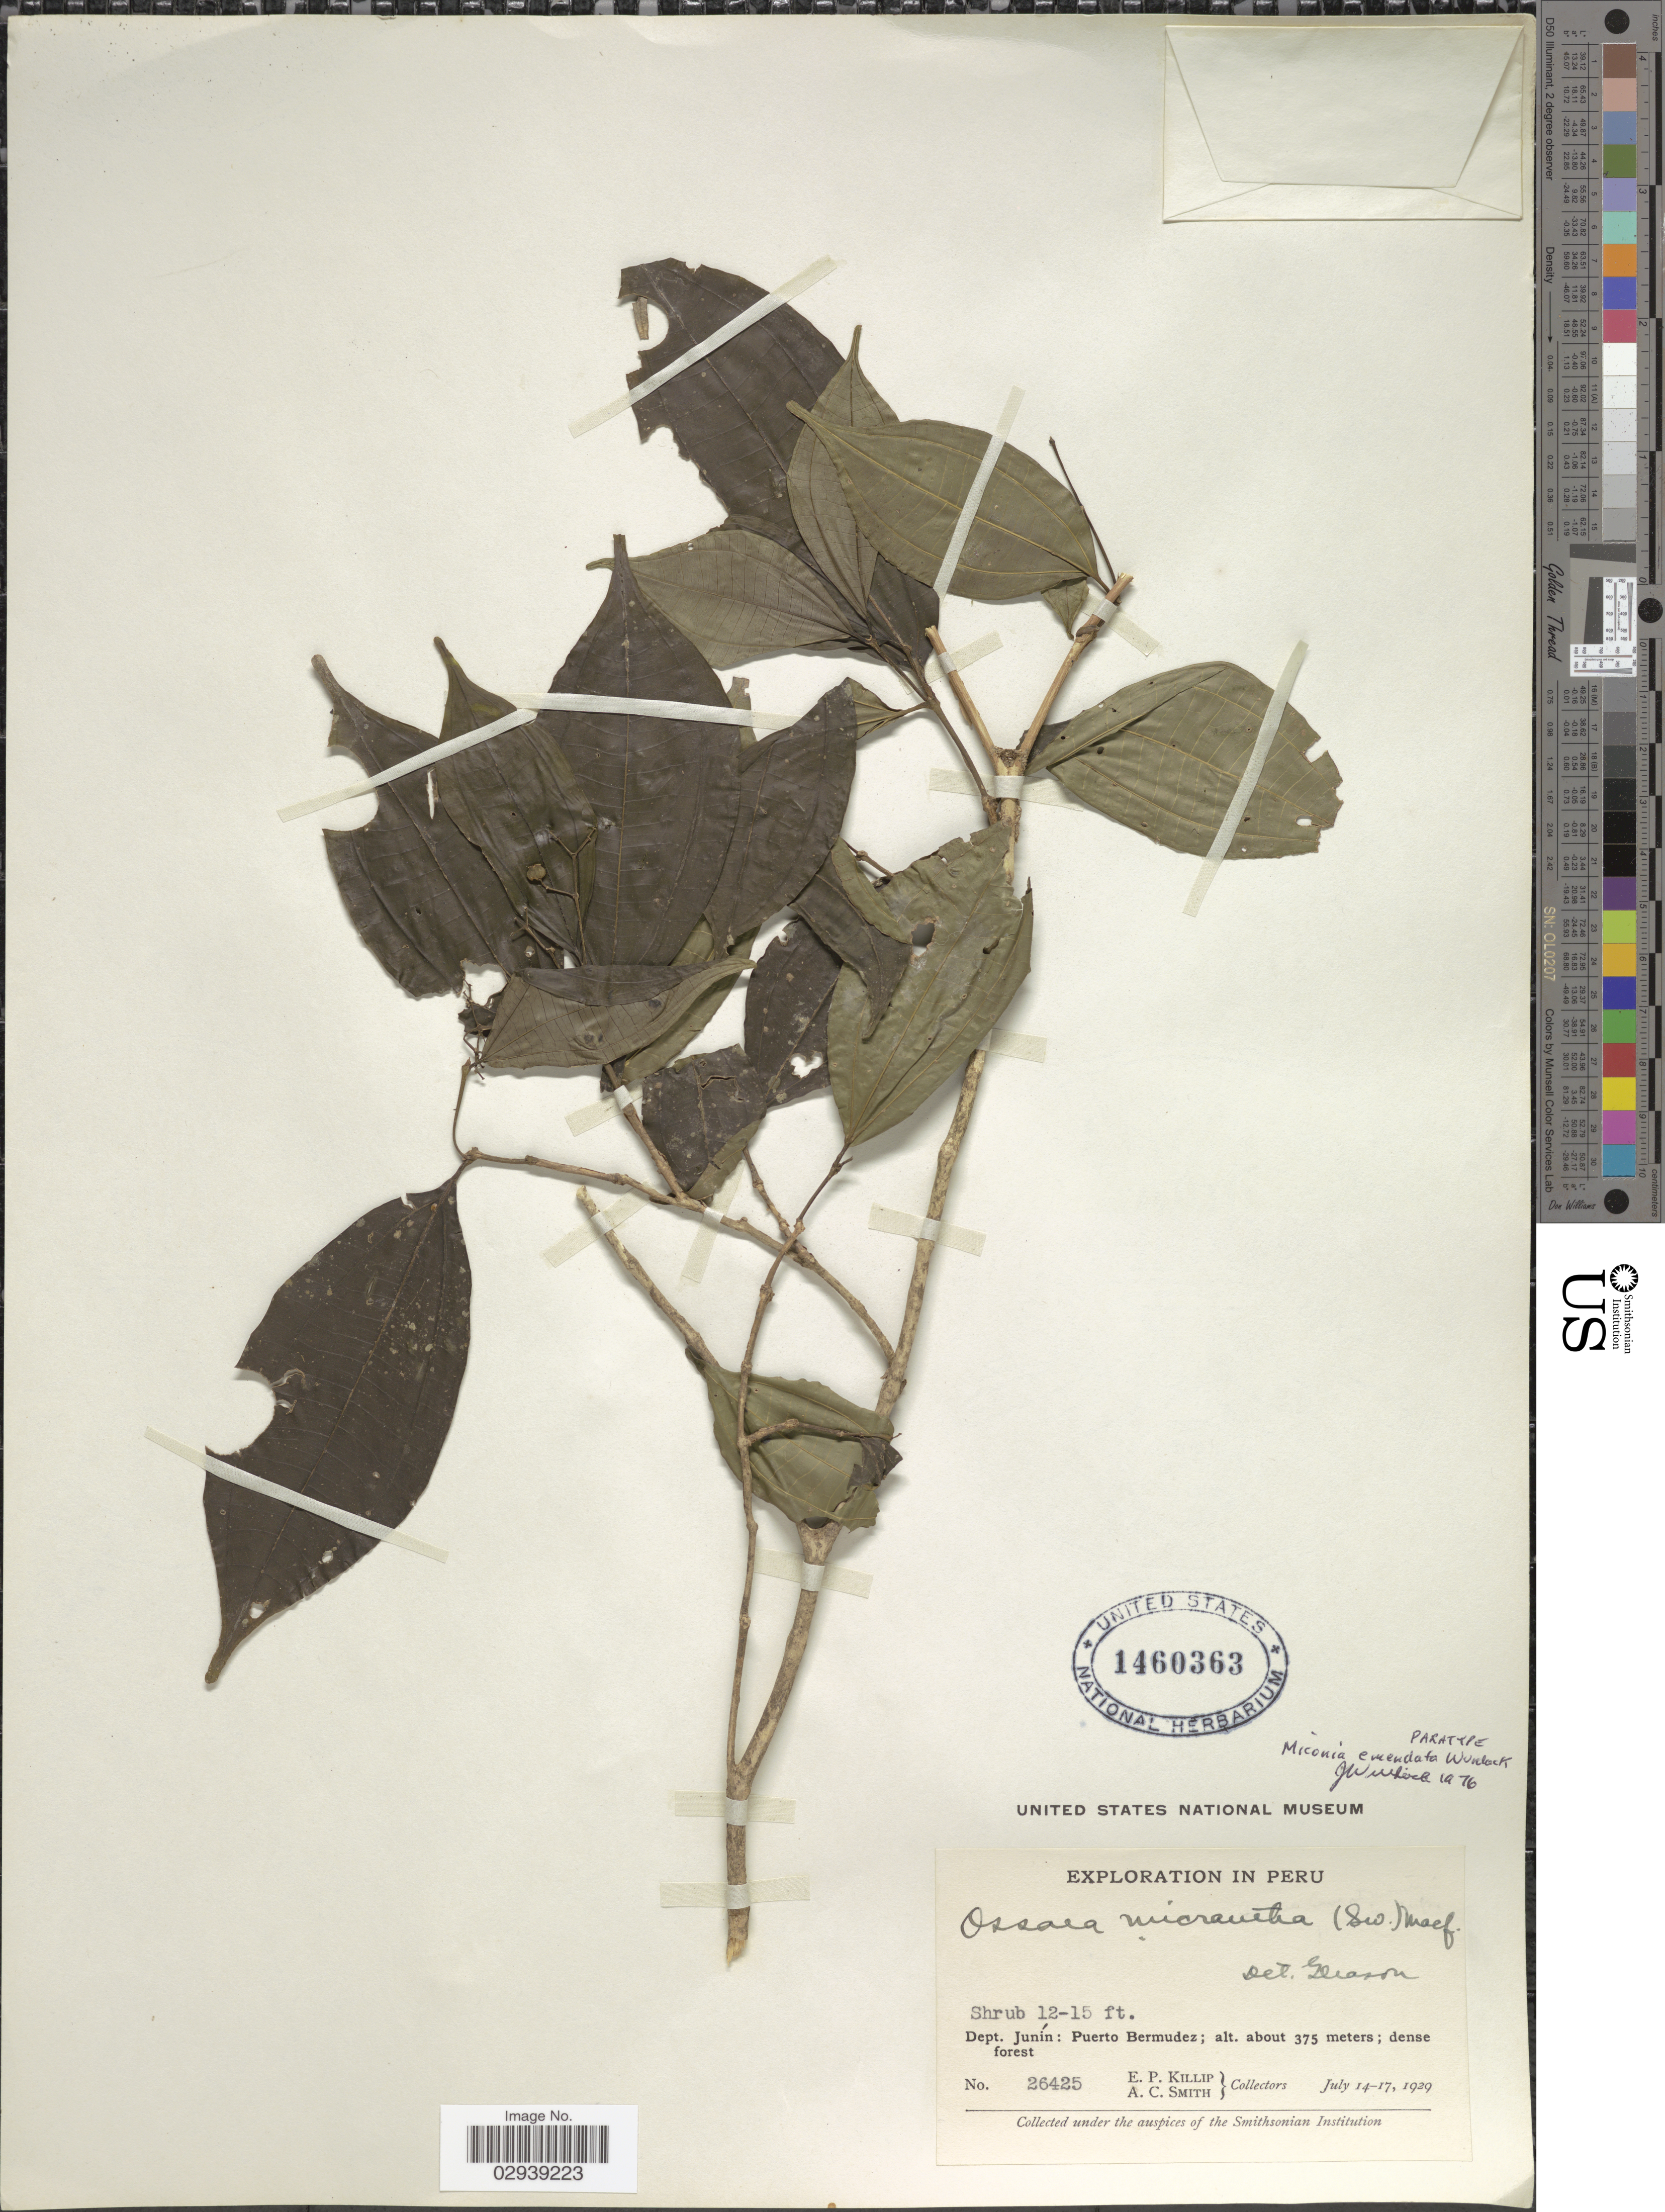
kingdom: Plantae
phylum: Tracheophyta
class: Magnoliopsida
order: Myrtales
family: Melastomataceae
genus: Miconia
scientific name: Miconia emendata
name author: Wurdack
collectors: E. P. Killip & A. C. Smith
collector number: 26425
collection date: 1929-07-14/1929-07-17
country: Peru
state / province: Junín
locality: Dept. Junín: Puerto Bermudez.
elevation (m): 375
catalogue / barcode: US 1460363